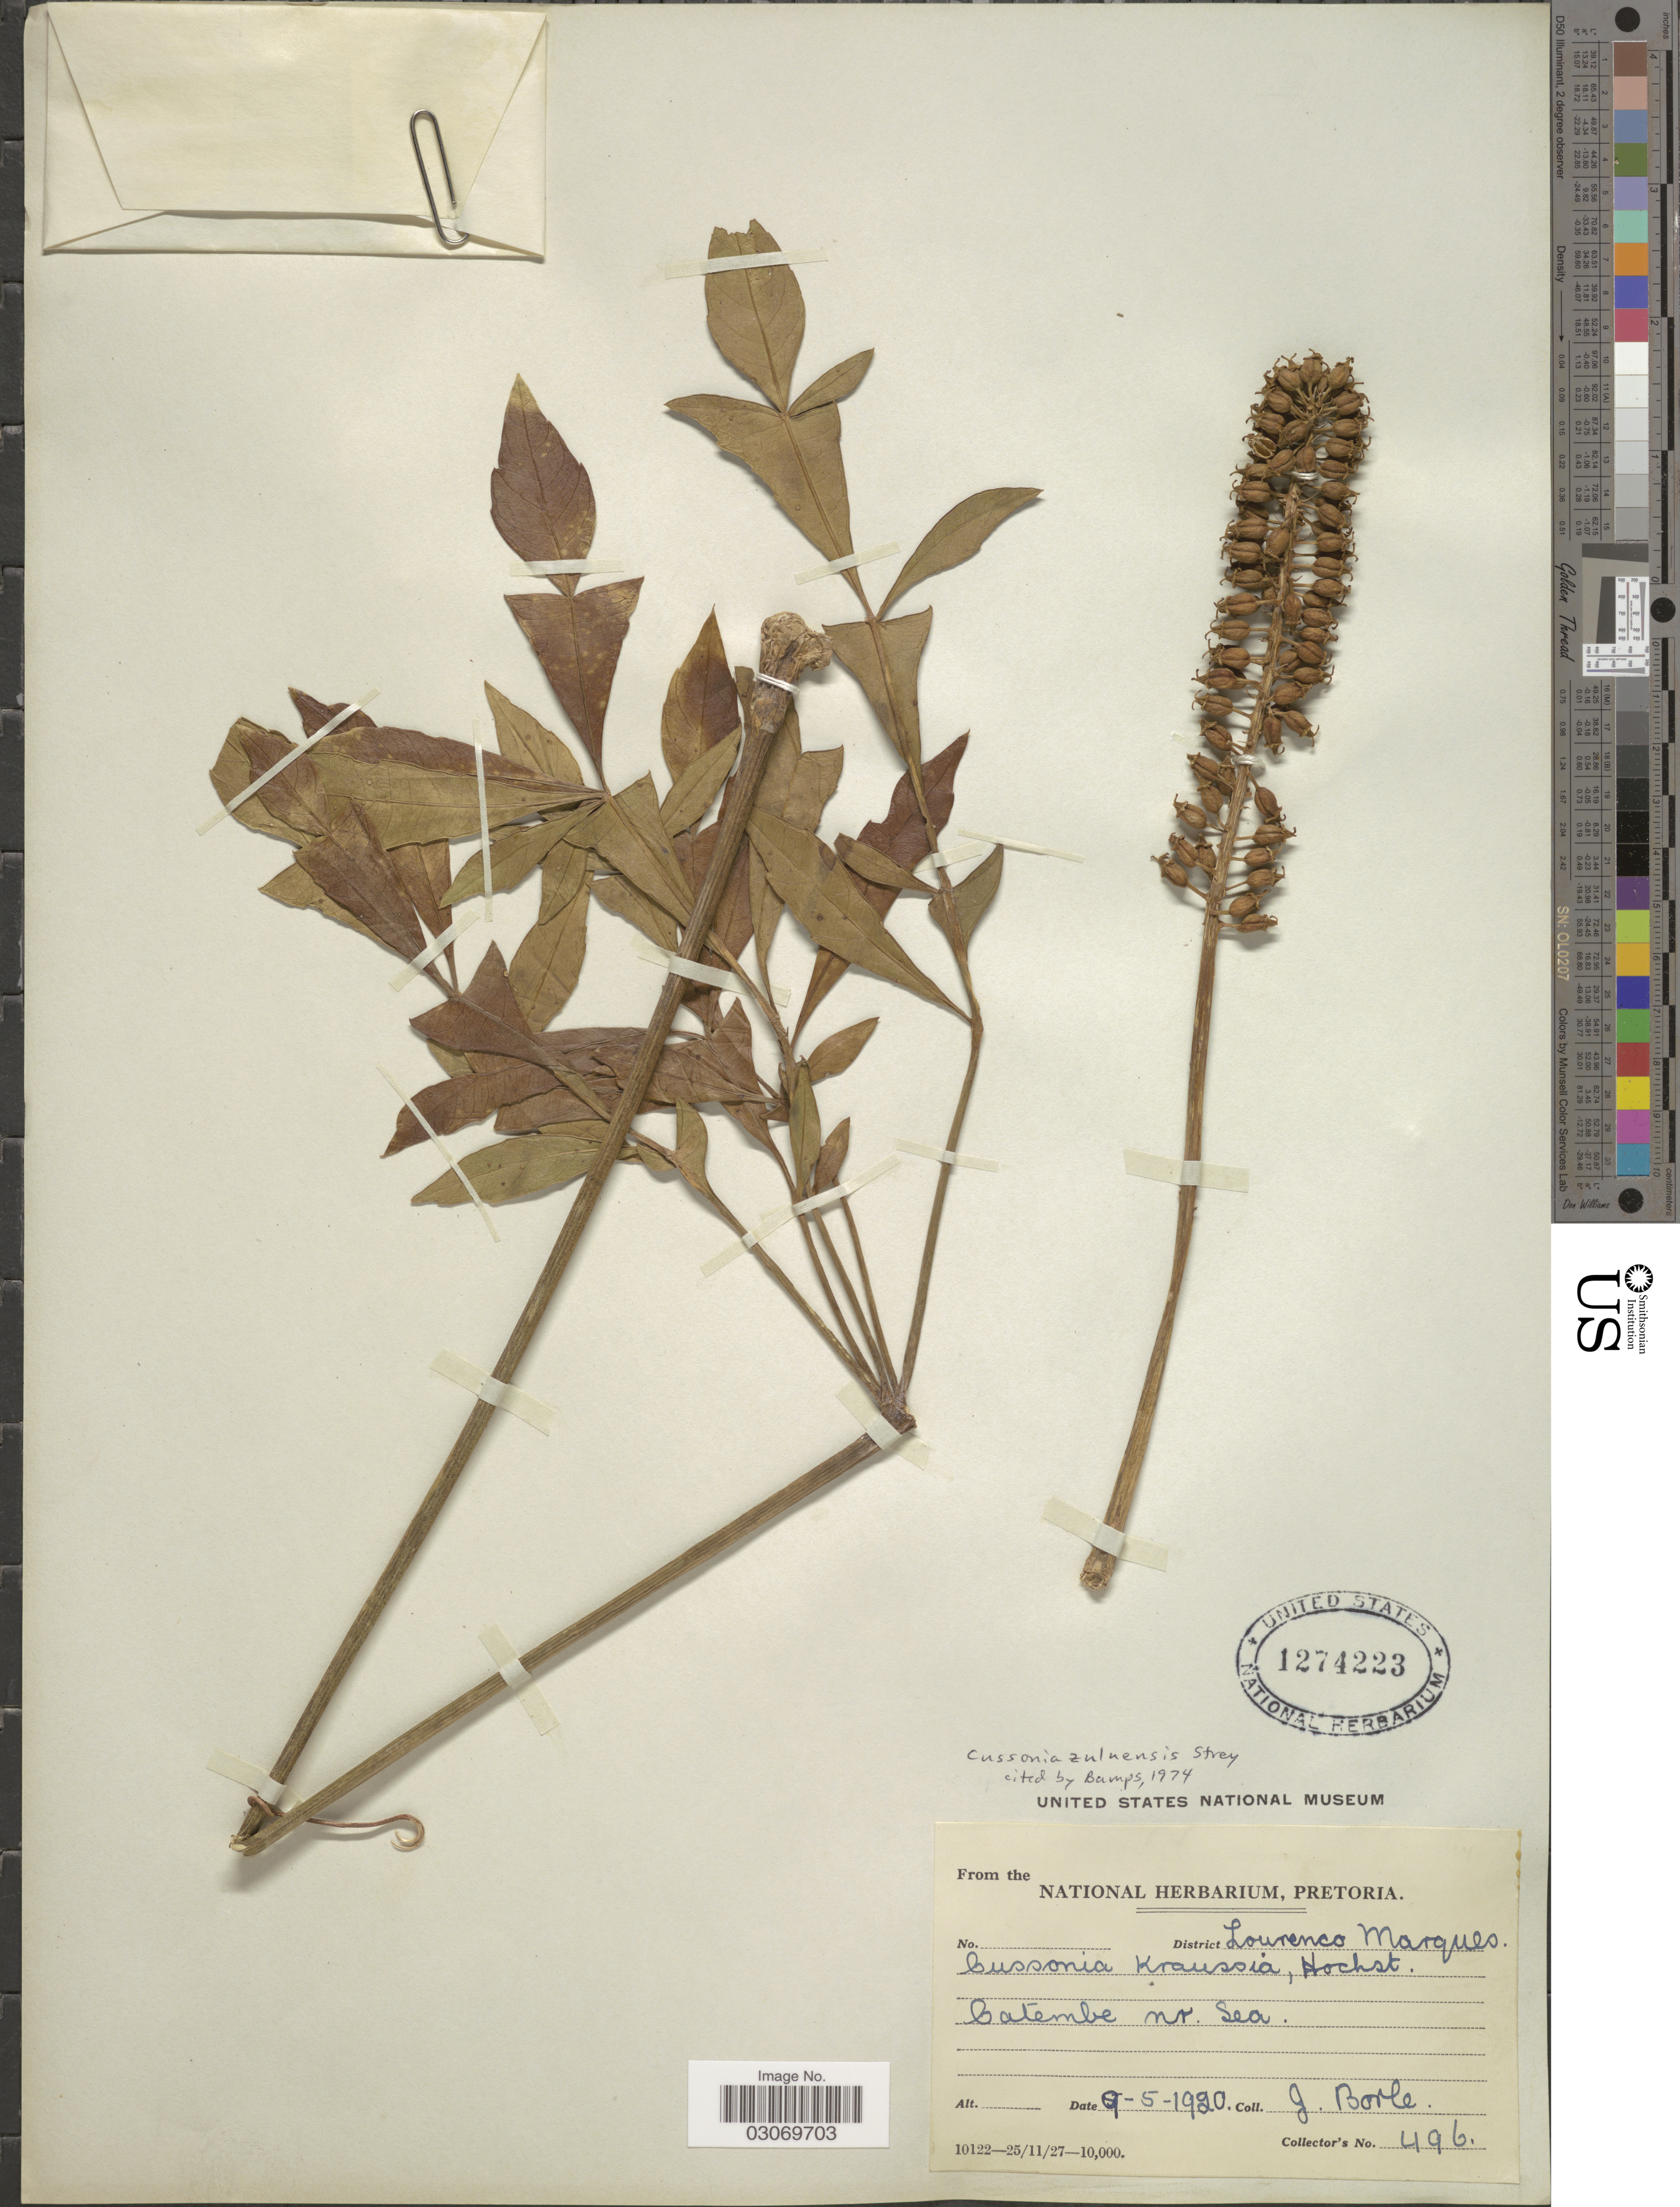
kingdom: Plantae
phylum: Tracheophyta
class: Magnoliopsida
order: Apiales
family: Araliaceae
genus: Cussonia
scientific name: Cussonia zuluensis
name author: Strey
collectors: J. Boyle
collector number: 496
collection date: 1920-05-09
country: Mozambique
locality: District Lourenco Marques. Catembe nr. Sea.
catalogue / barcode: US 1274223